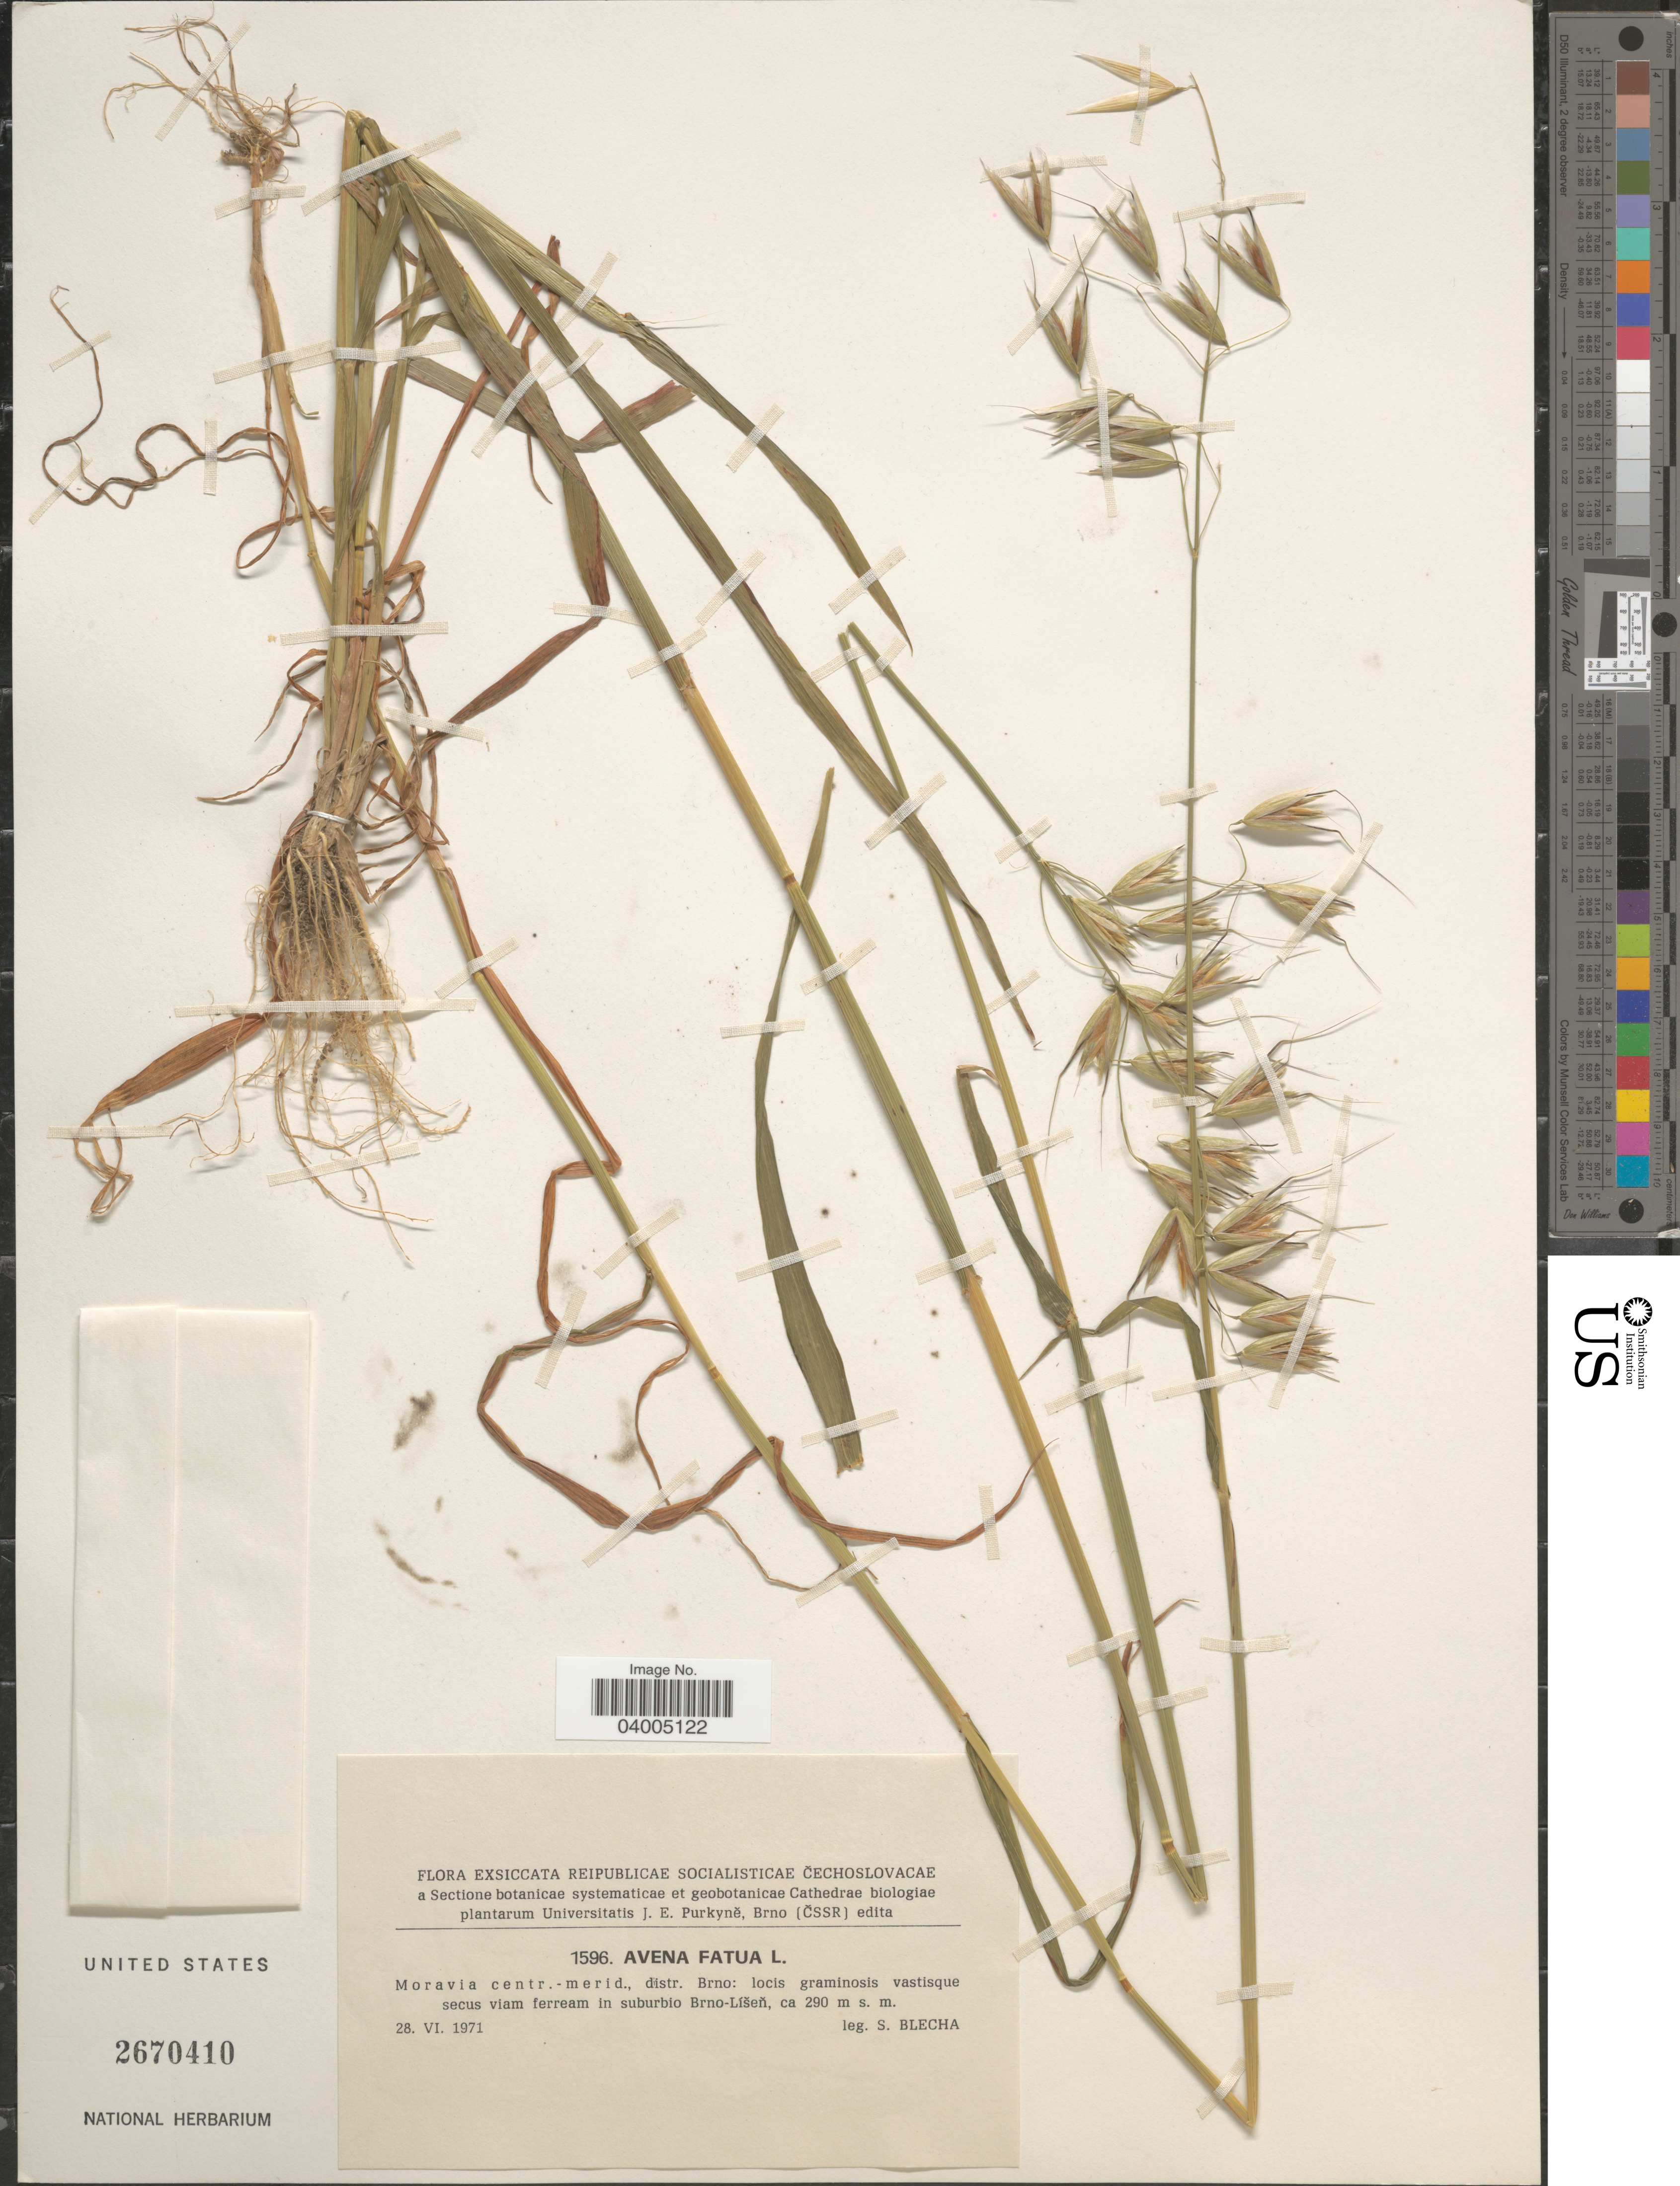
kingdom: Plantae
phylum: Tracheophyta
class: Liliopsida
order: Poales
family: Poaceae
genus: Avena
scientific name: Avena fatua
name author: L.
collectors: S. Blecha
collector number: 1596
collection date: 1971-06-28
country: Czechia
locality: Moravia centr.-merid., distr. Brno: locis graminosis vastisque secus viam ferream in suburbio Brno-Líšeň.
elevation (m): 290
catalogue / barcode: US 2670410